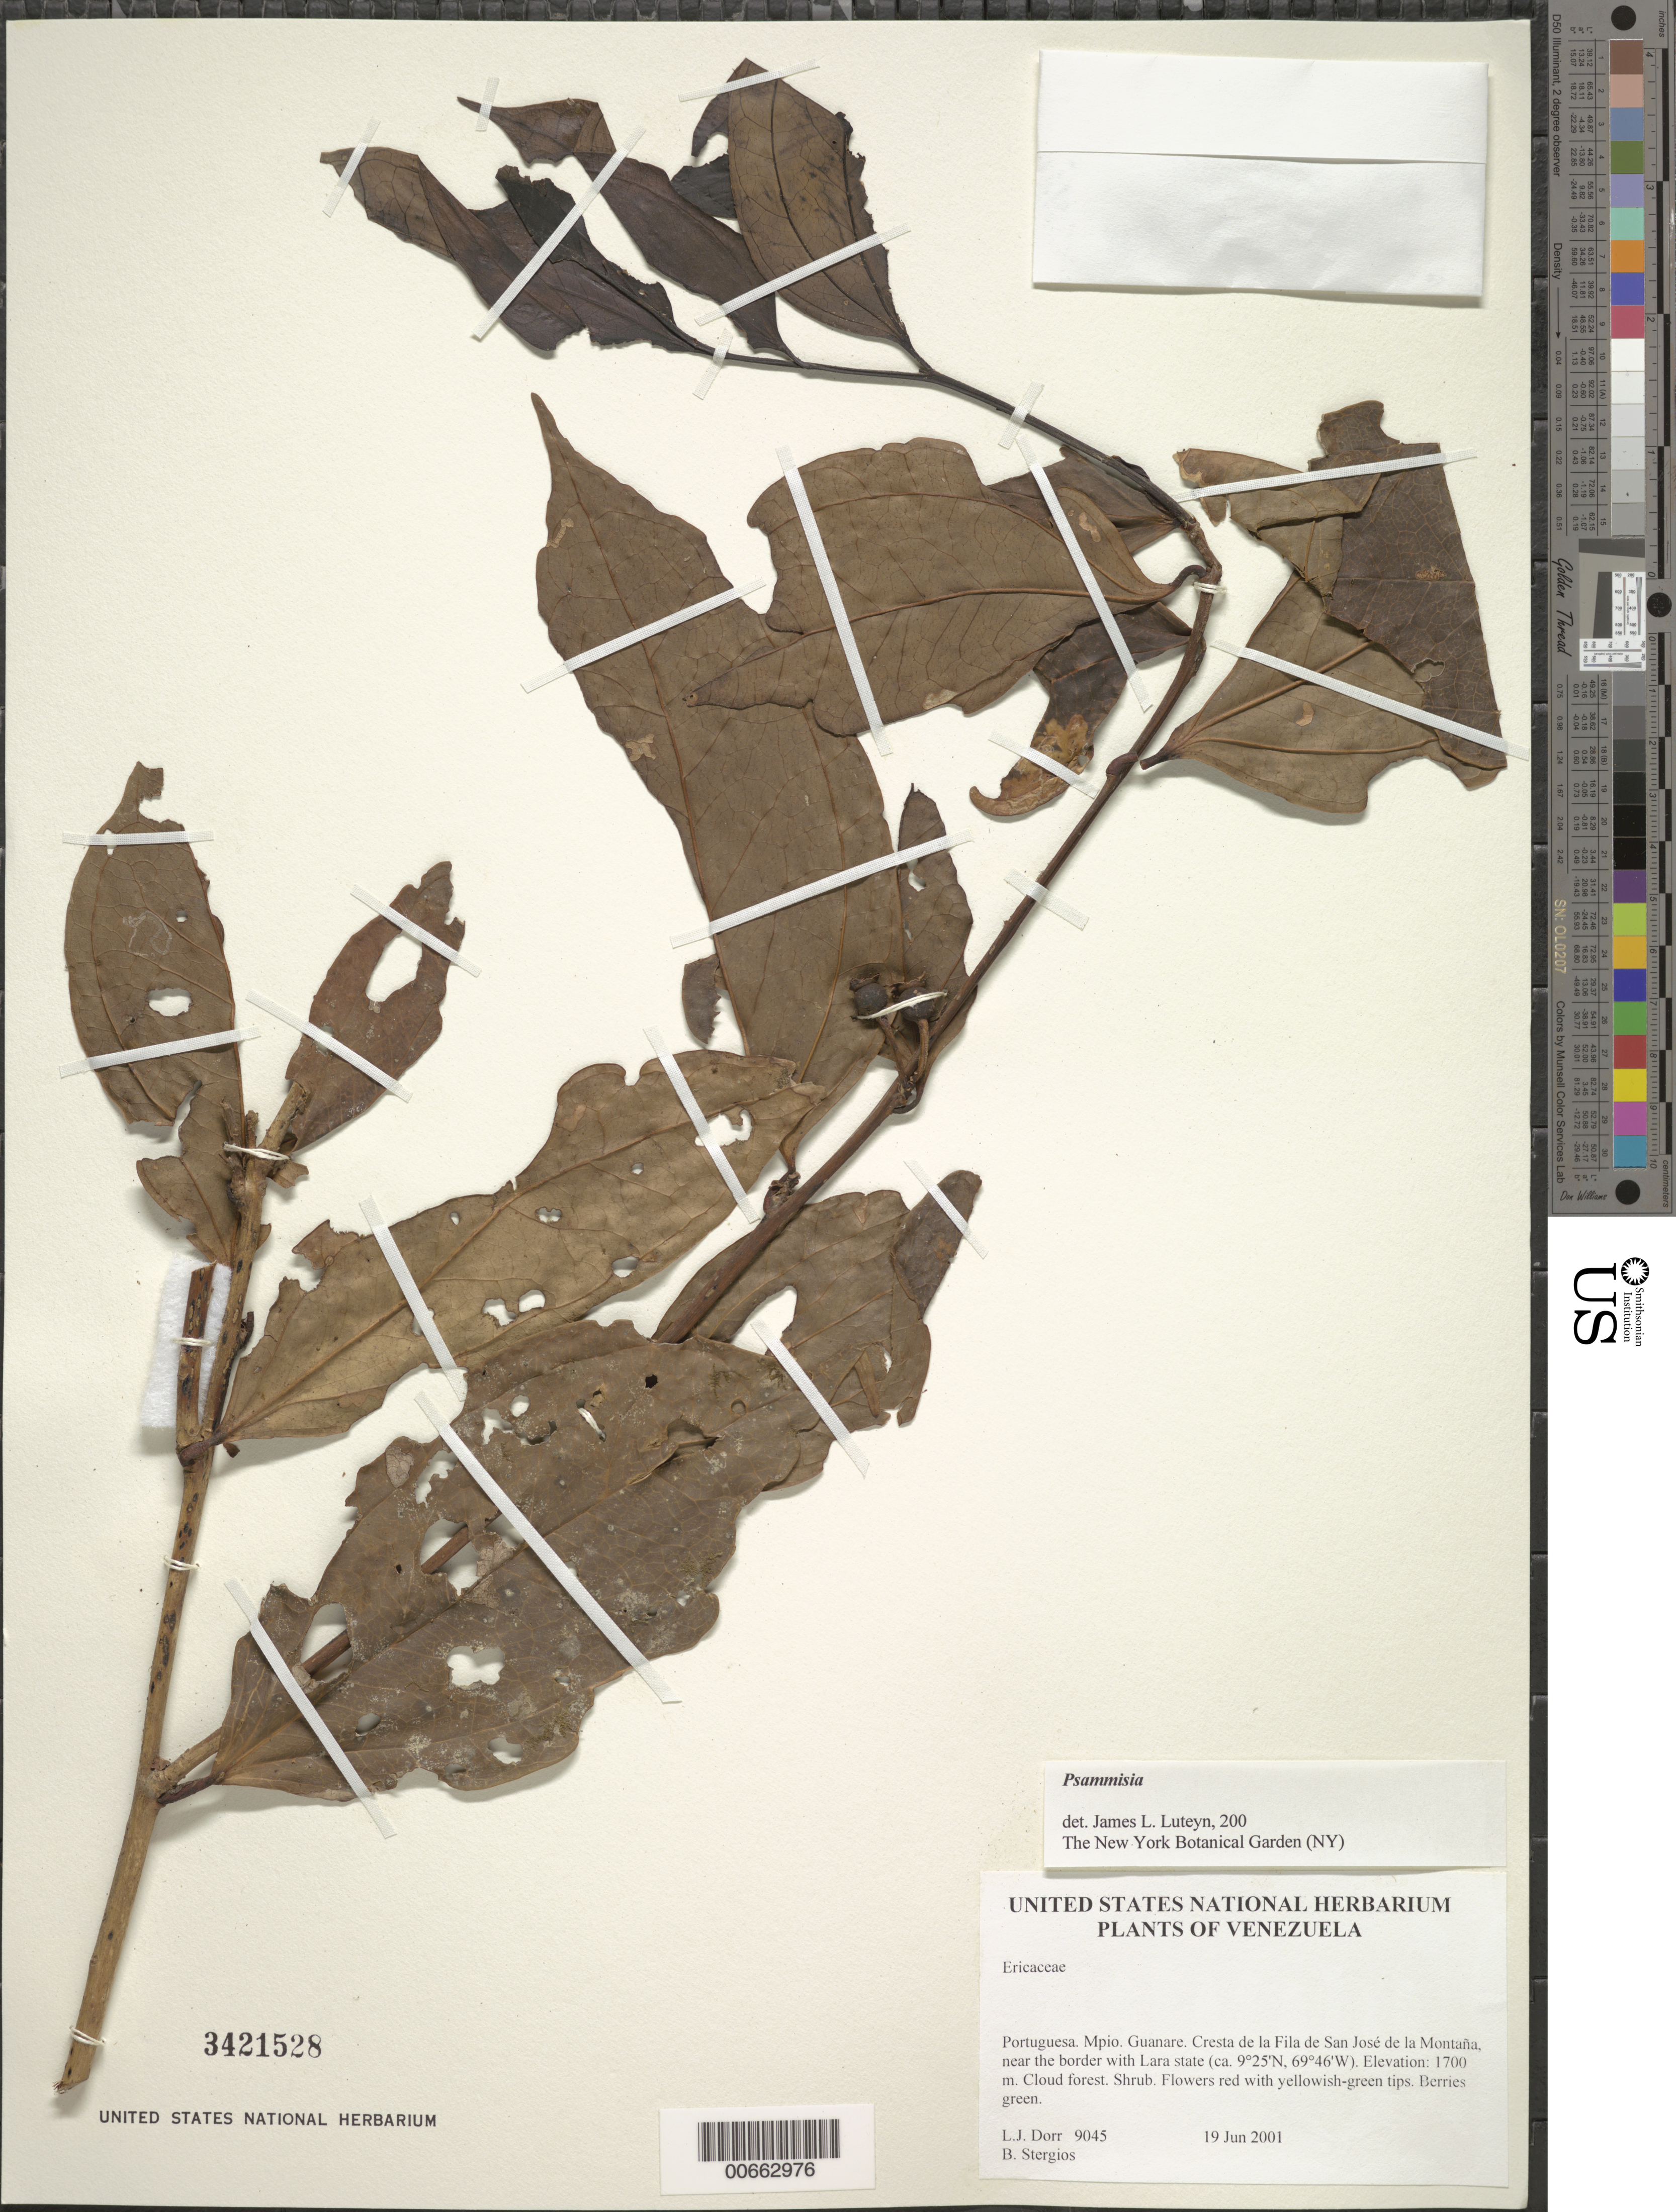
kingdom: Plantae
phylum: Tracheophyta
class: Magnoliopsida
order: Ericales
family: Ericaceae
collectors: L. J. Dorr & B. G. Stergios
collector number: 9045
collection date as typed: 19 Jun 2001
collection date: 2001-06-19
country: Venezuela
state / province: Portuguesa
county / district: Guanare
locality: Cresta de la Fila de San José de la Montaña, near the border with Lara state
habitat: Cloud forest.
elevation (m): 1700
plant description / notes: PORT, US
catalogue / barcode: US 3421528